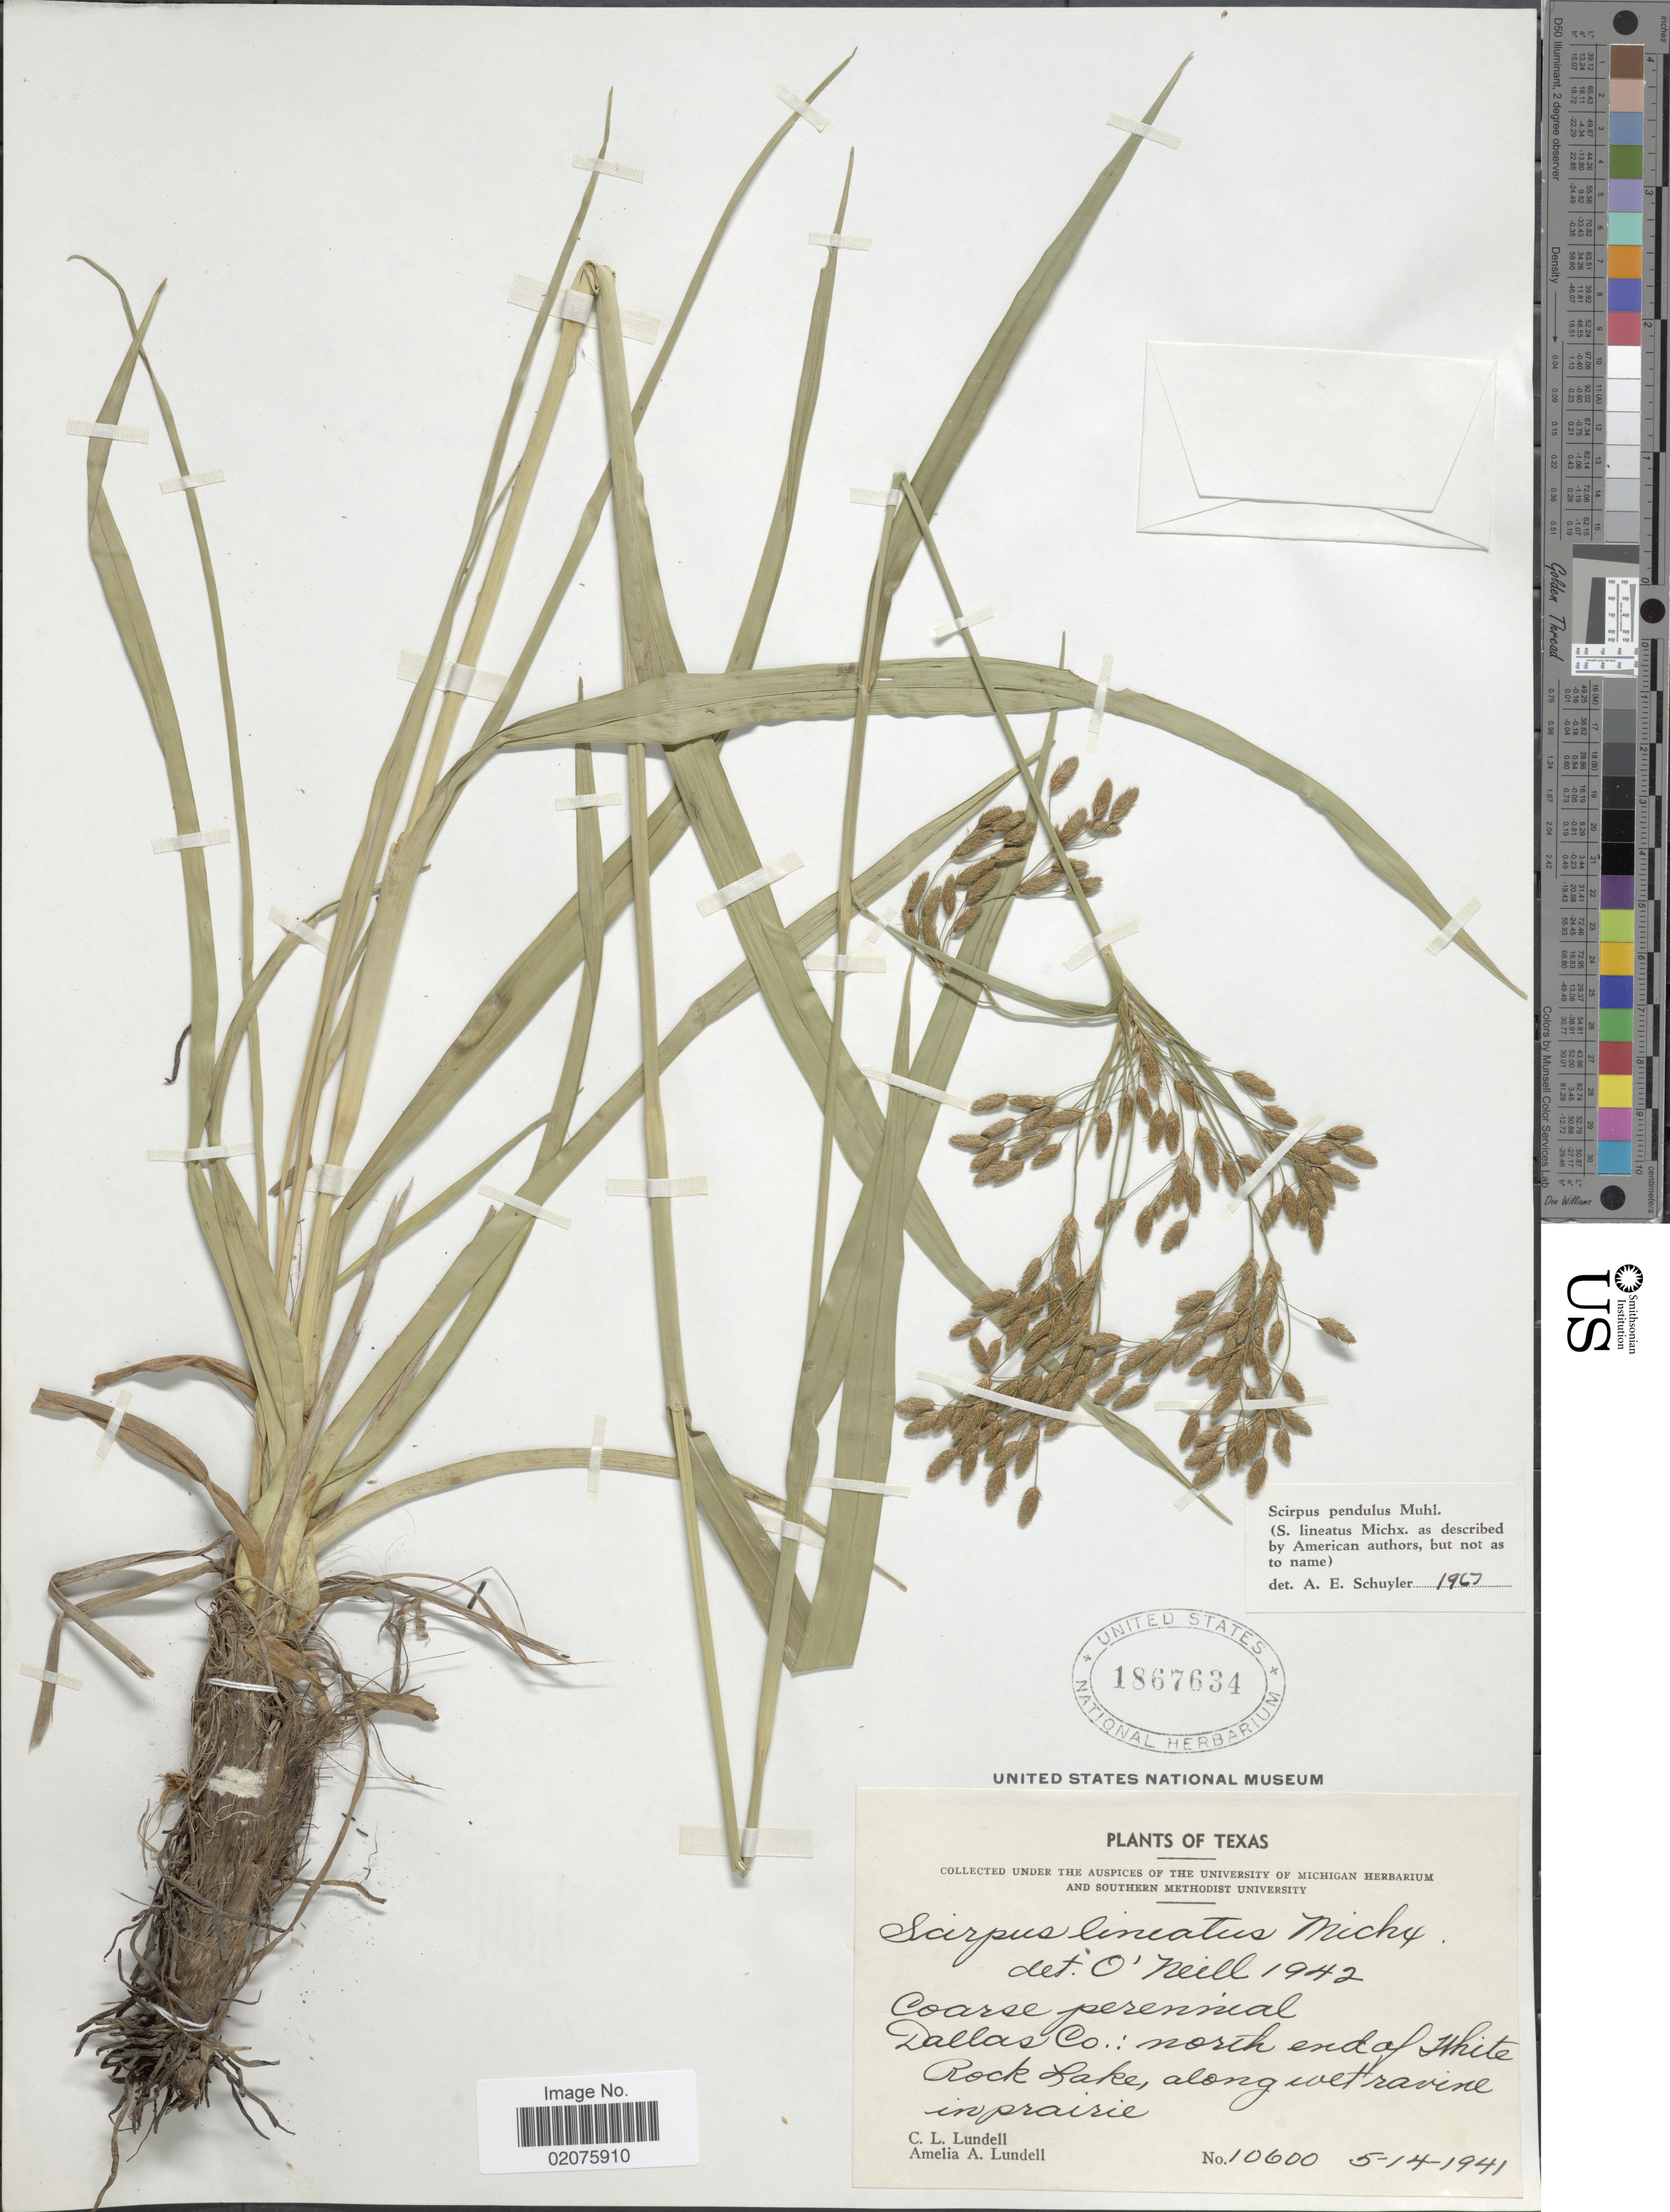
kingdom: Plantae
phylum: Tracheophyta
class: Liliopsida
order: Poales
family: Cyperaceae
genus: Scirpus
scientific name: Scirpus pendulus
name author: Muhl.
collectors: C. L. Lundell & A. A. Lundell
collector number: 10600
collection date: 1941-05-14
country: United States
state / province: Texas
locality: Dallas Co.: north end of White Rock Lake, along wet ravine in prairie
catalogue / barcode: US 1867634